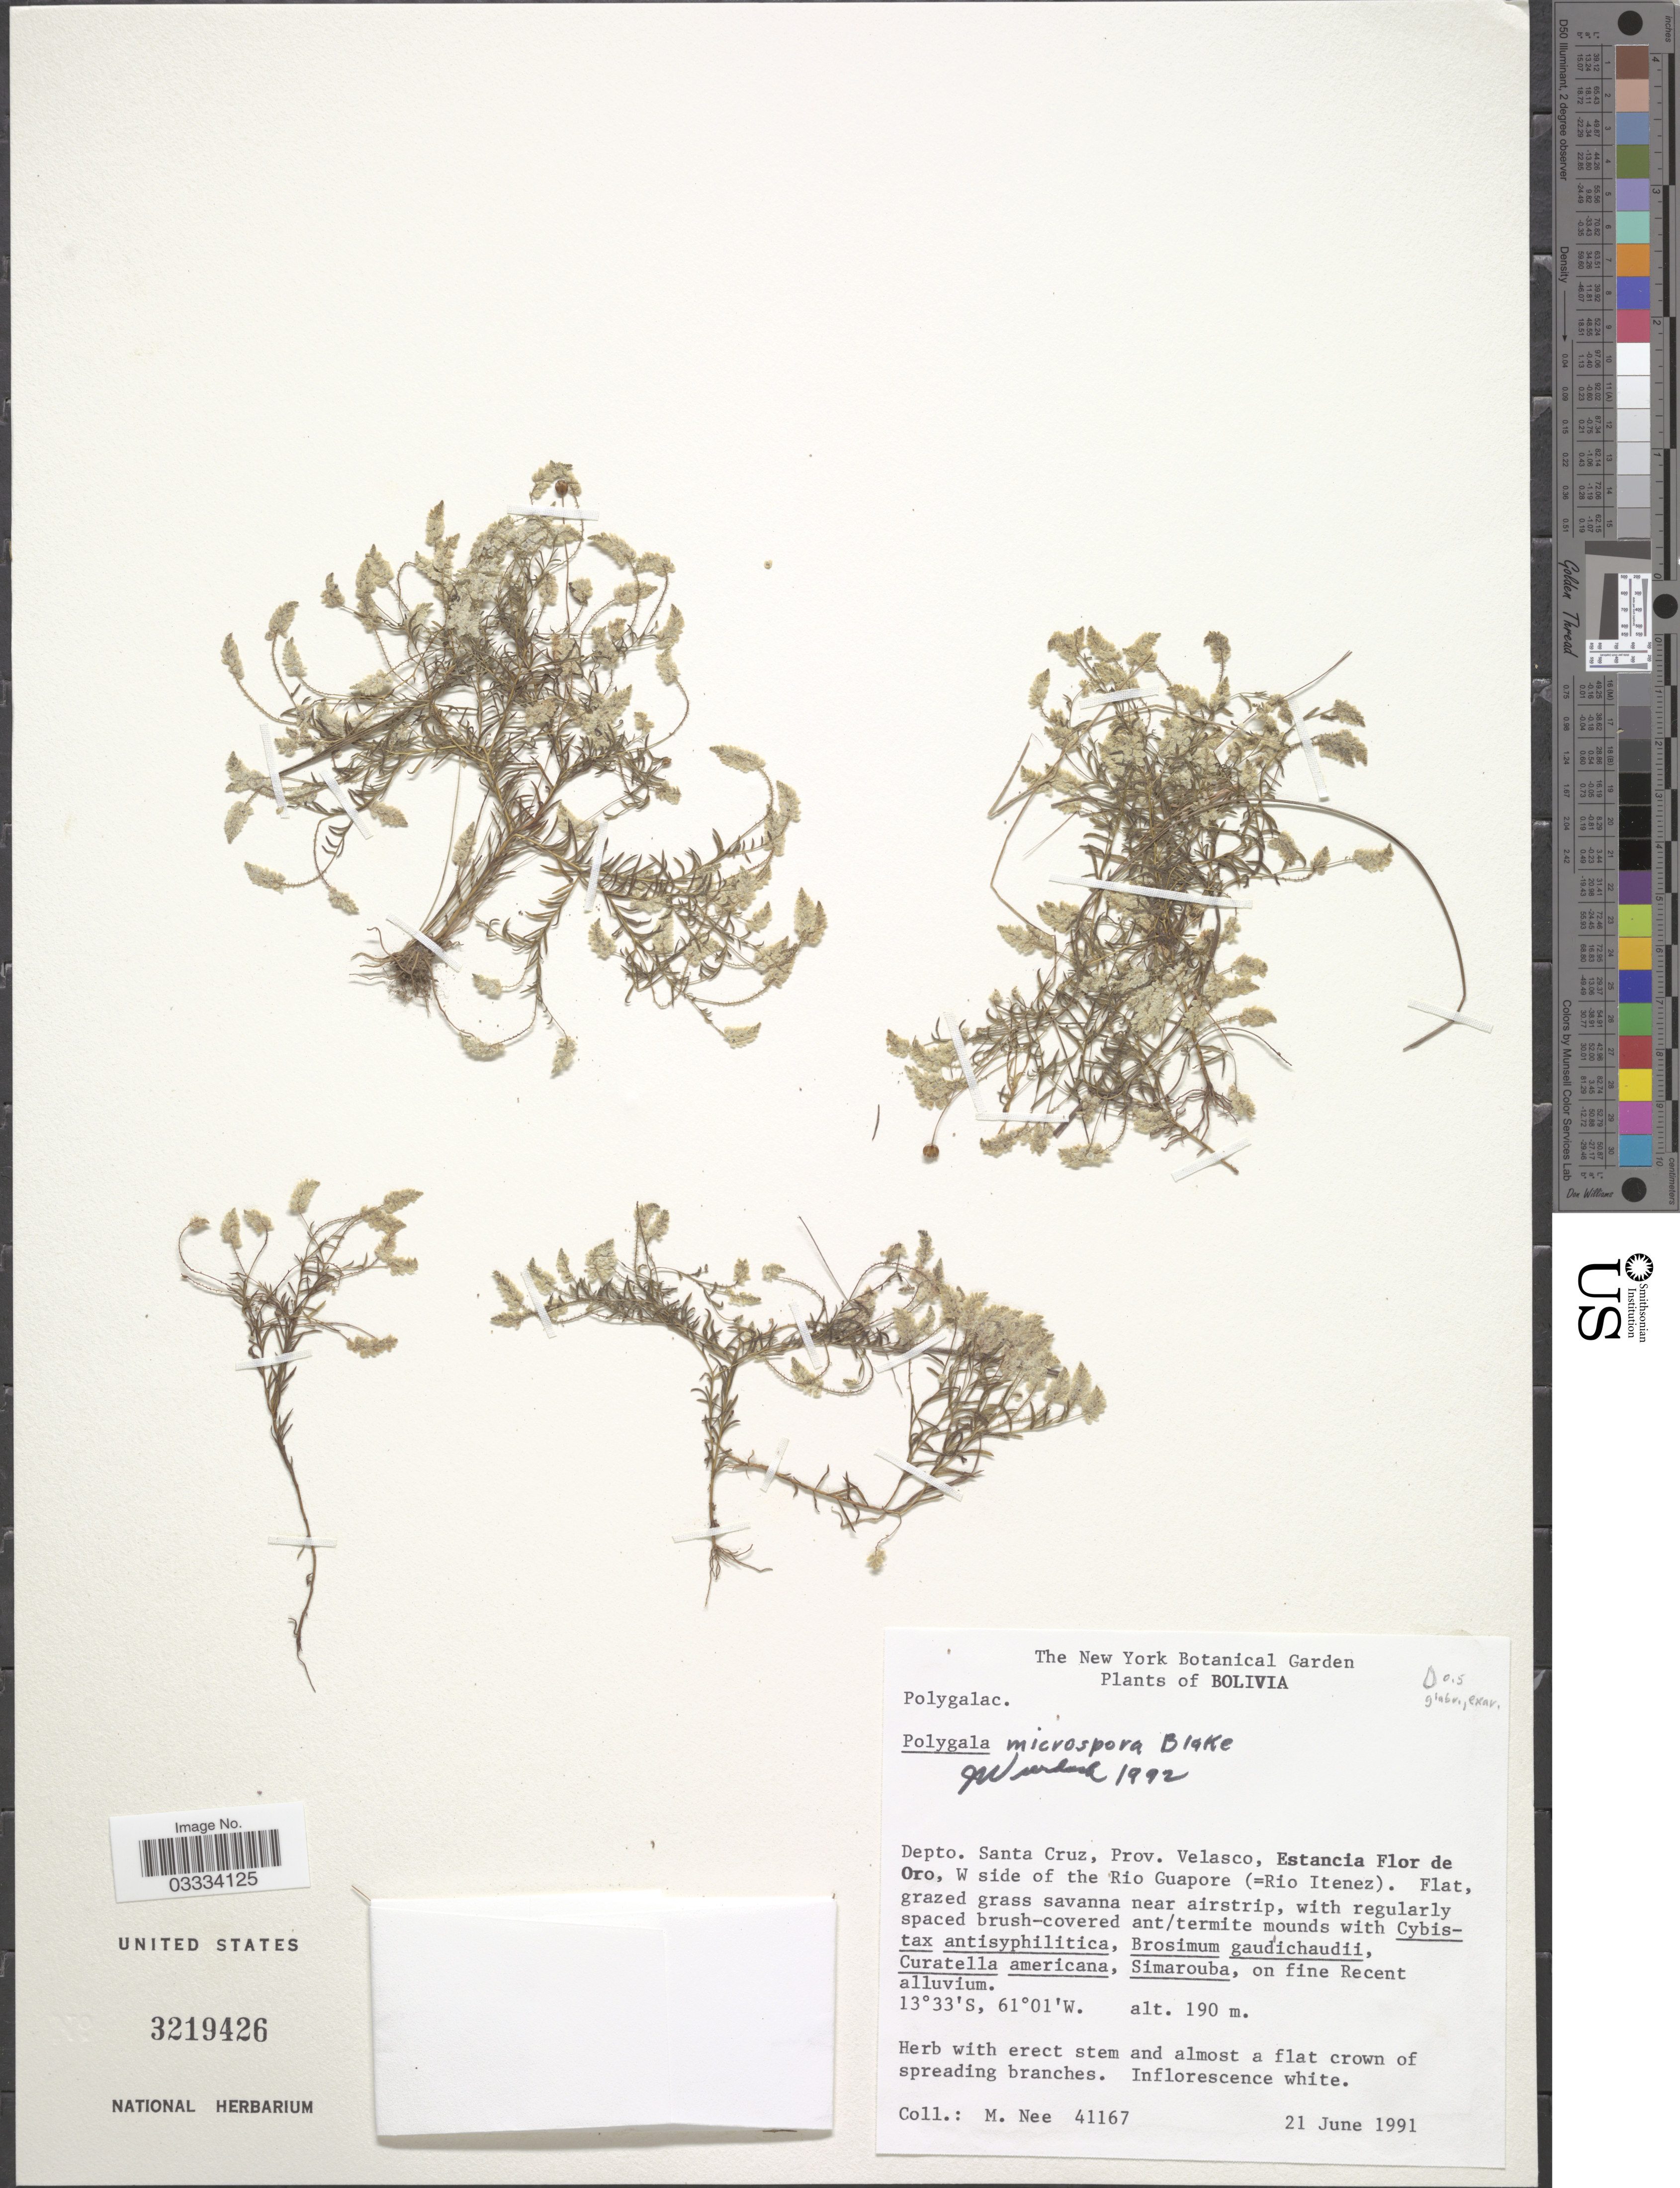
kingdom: Plantae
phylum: Tracheophyta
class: Magnoliopsida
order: Fabales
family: Polygalaceae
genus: Polygala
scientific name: Polygala sedoides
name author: A.W. Benn.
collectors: M. Nee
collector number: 41167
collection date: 1991-06-21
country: Bolivia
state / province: Santa Cruz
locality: Depto. Santa Cruz, Prov. Velasco, Estancia Flor de Oro, W side of the Rio Guapore (=Rio Itenez).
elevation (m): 190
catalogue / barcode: US 3219426